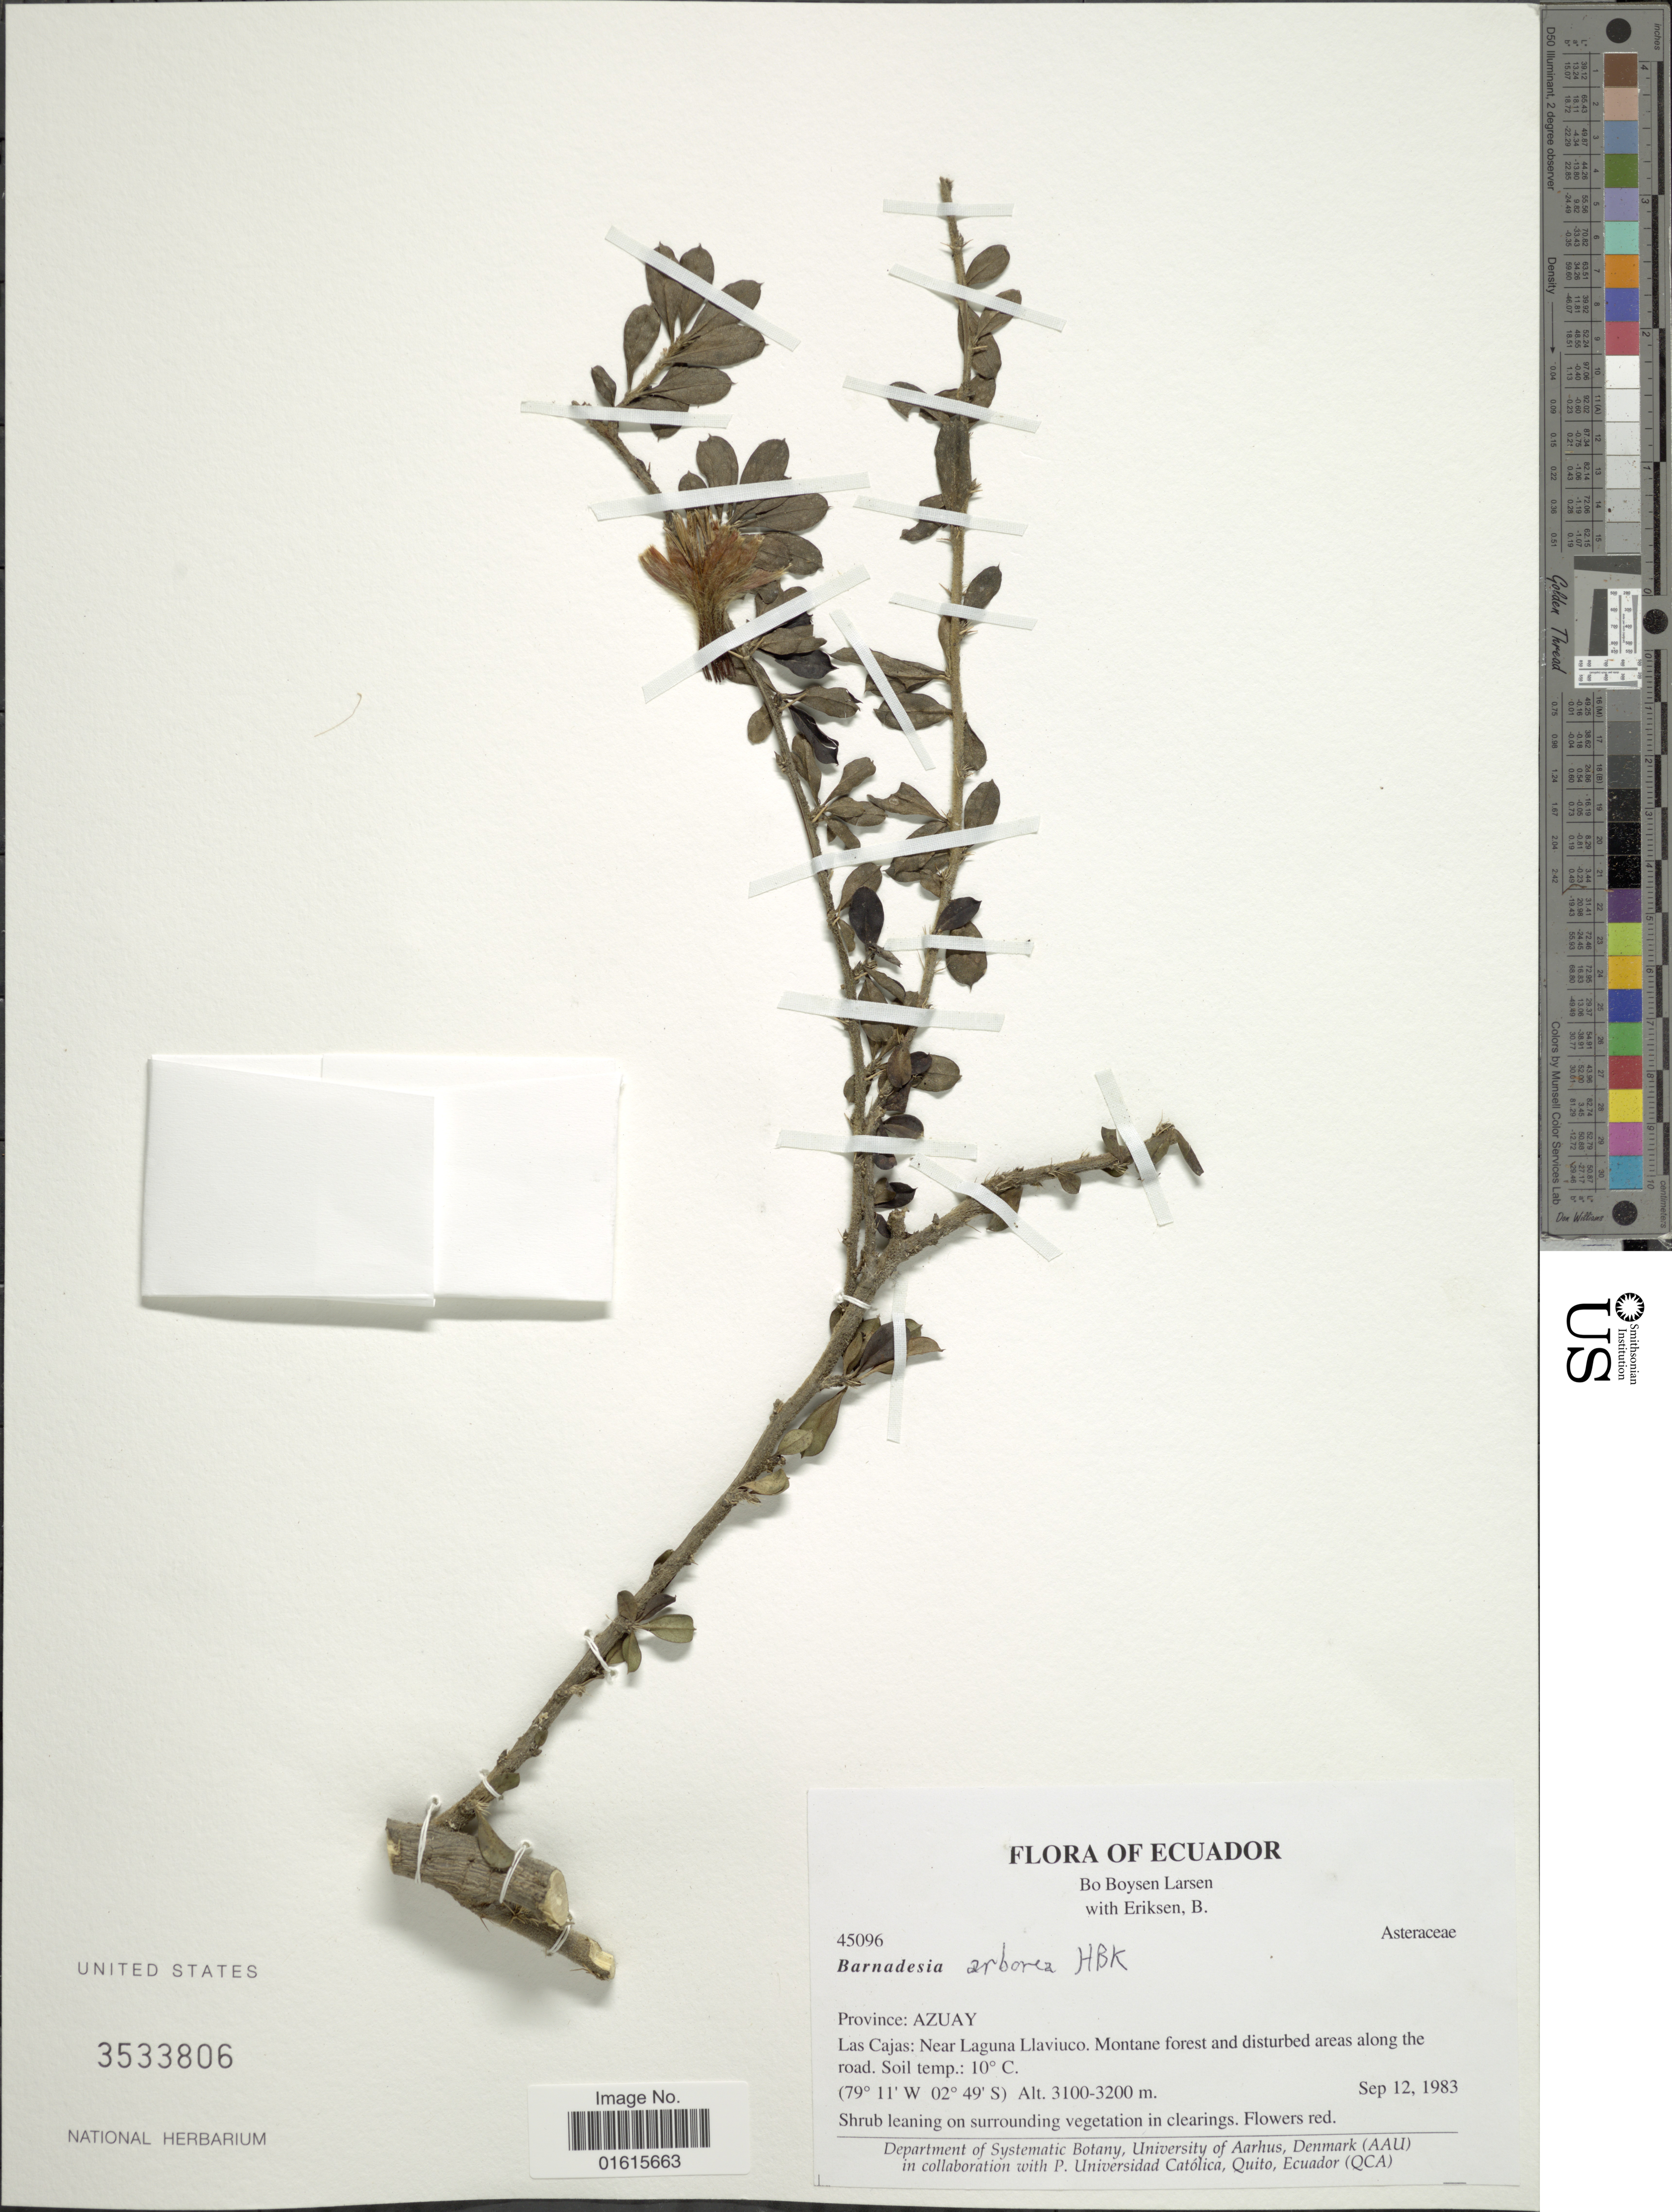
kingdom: Plantae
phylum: Tracheophyta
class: Magnoliopsida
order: Asterales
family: Asteraceae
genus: Barnadesia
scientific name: Barnadesia arborea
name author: Kunth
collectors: B. Boysen Larsen & B. Eriksen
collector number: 45096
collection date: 1983-09-12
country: Ecuador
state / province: Azuay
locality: Las Cajas: Neas Laguna Llaviuco. Montane forest and disturbed areas along the road. Soil temp: 10 ° C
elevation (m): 3100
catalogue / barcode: US 3533806